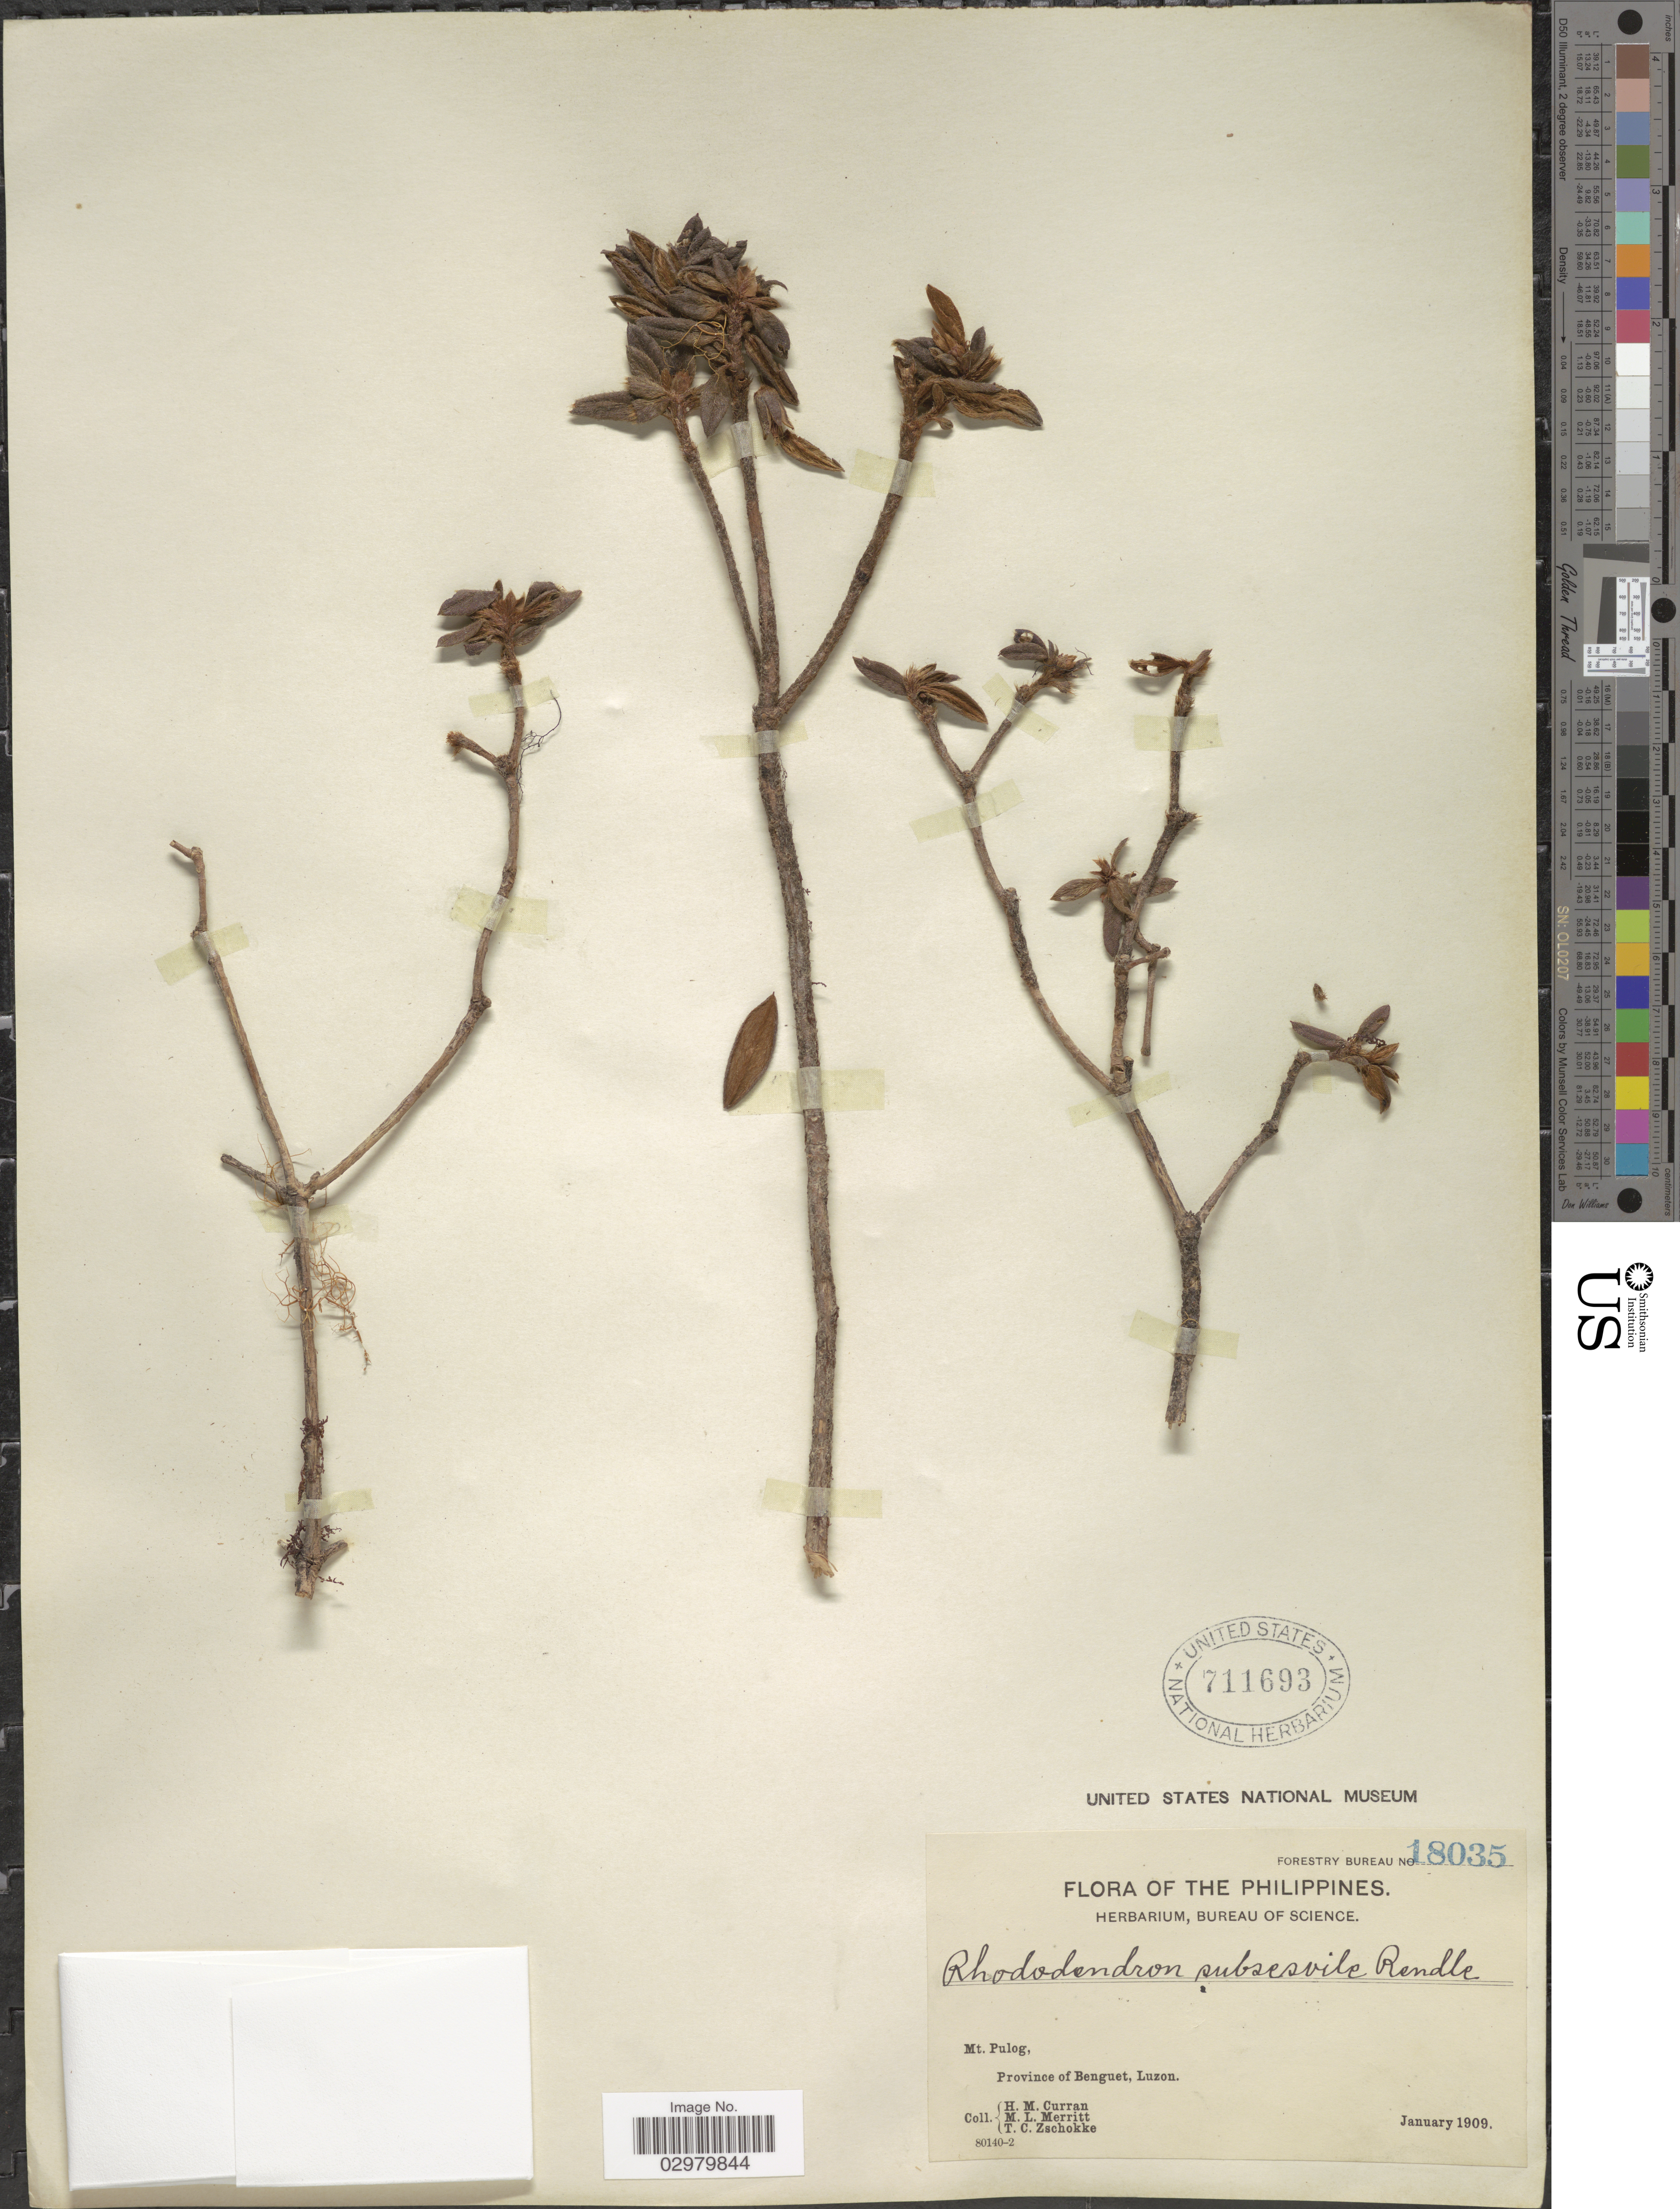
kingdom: Plantae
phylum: Tracheophyta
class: Magnoliopsida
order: Ericales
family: Ericaceae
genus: Rhododendron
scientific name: Rhododendron subsessile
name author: Rendle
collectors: H. M. Curran, M. L. Merritt & T. C. Zschokke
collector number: Forestry Bureau 18035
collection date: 1909-01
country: Philippines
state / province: Cordillera (Administrative Region)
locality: Mt. Pulog, Province of Benguet, Luzon.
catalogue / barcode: US 711693